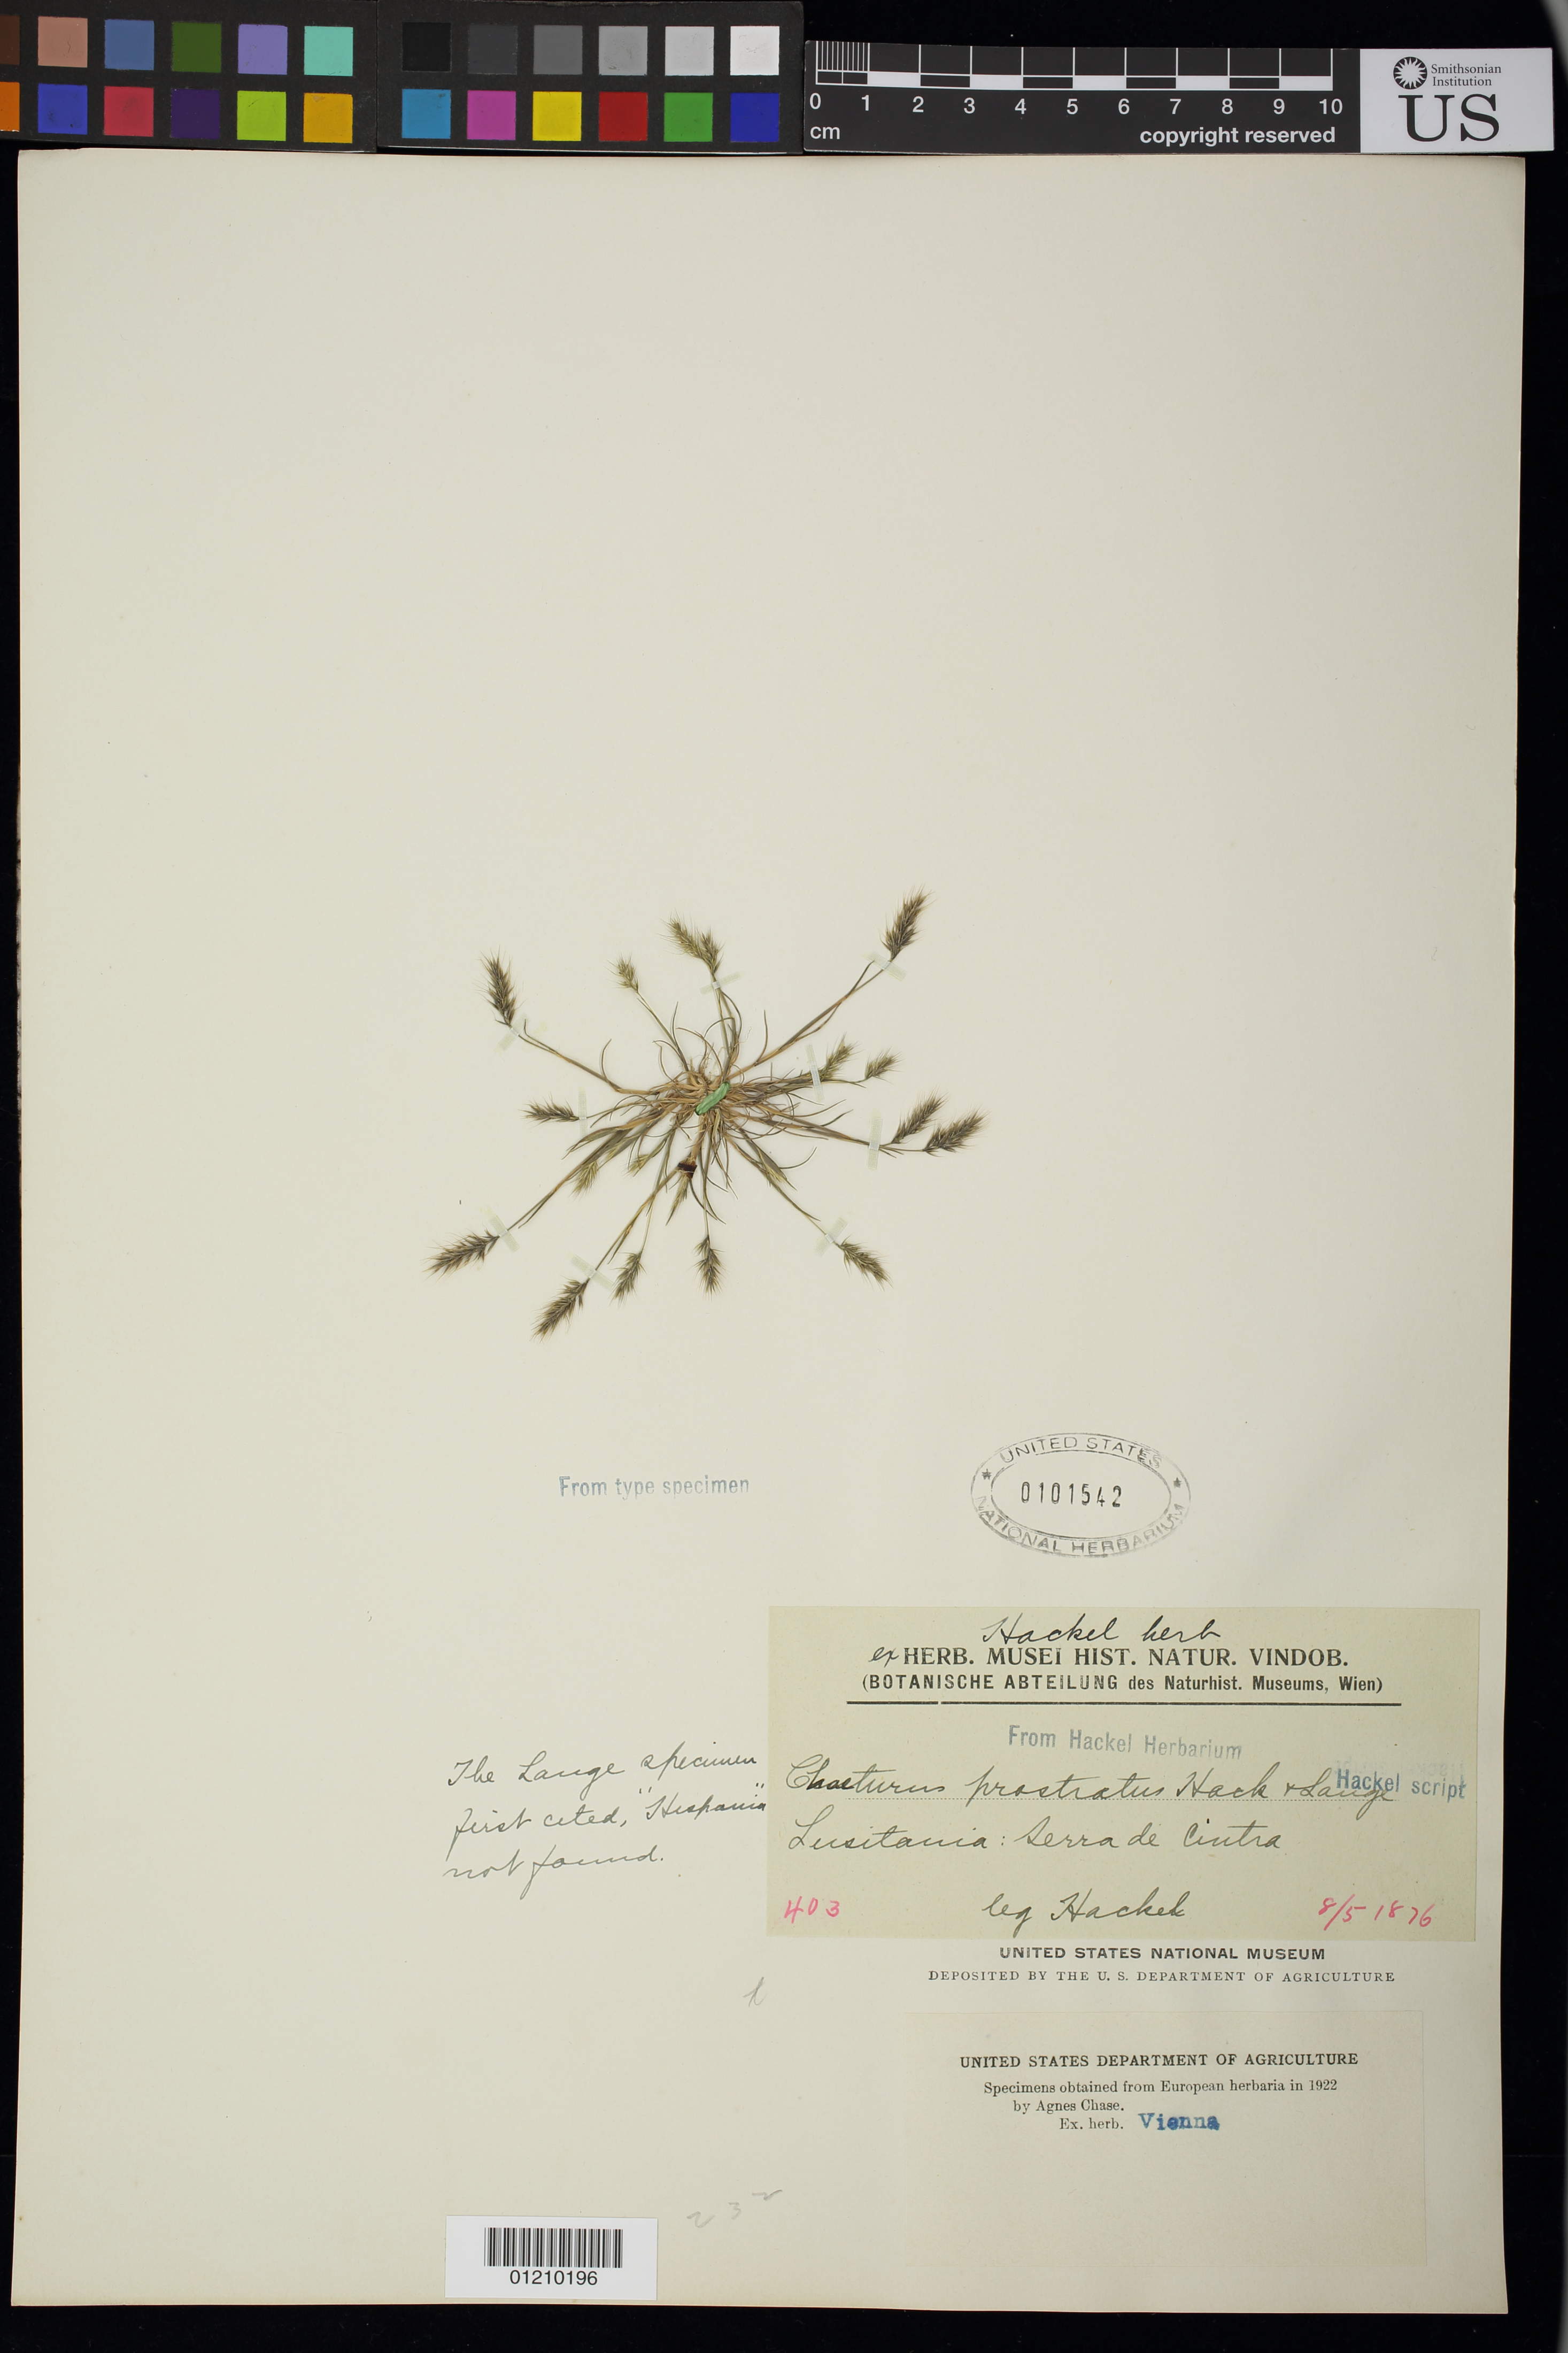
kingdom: Plantae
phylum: Tracheophyta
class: Liliopsida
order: Poales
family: Poaceae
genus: Chaeturus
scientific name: Chaeturus prostratus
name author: Hack. & Lange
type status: Isosyntype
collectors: E. Hackel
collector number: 403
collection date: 1876-05-08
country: Portugal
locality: Lusitania: Serra de Cintra.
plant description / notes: Fragmentary material of type specimen ex herb. Vienna.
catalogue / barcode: US 101542